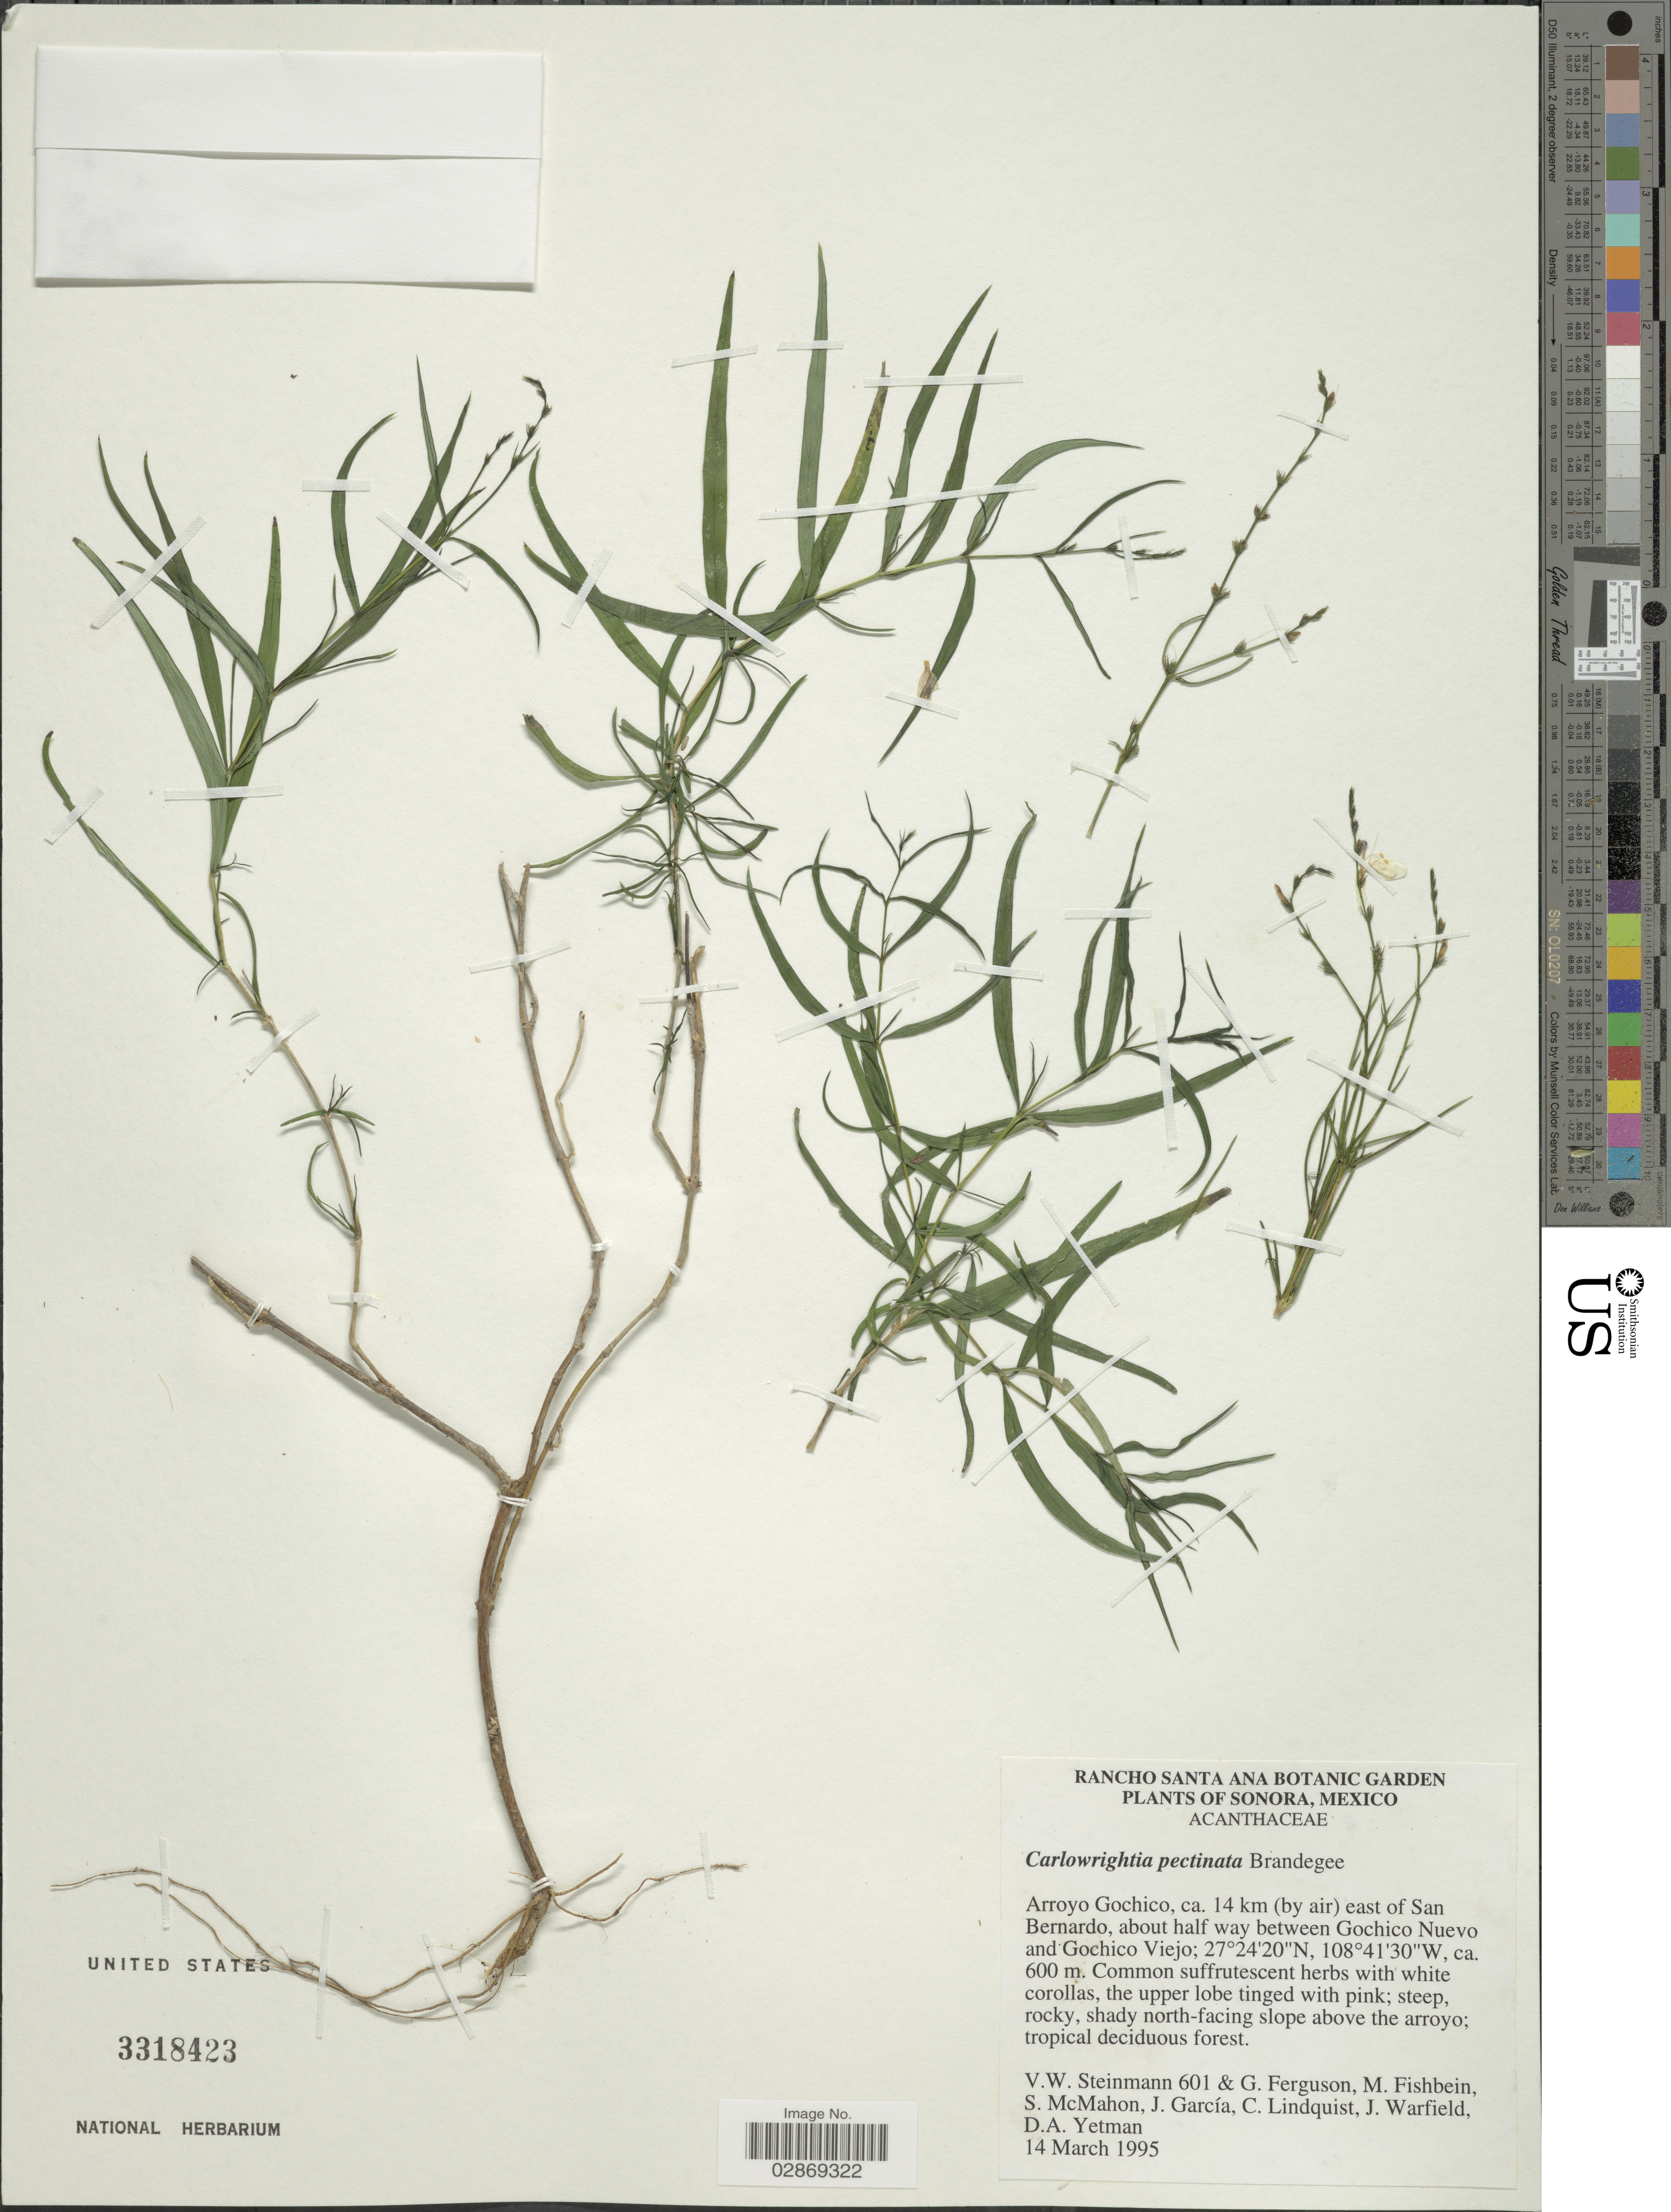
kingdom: Plantae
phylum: Tracheophyta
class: Magnoliopsida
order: Lamiales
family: Acanthaceae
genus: Carlowrightia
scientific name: Carlowrightia pectinata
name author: Brandegee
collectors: V. W. Steinmann, G. Ferguson, M. Fishbein, S. Mcmahon & et al.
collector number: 601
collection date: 1995-03-14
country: Mexico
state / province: Sonora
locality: Arroyo Gochico, ca. 14 km (by air) east of San Bernardo, about half way between Gochico Nuevo and Gochico Viejo.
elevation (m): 600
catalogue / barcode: US 3318423